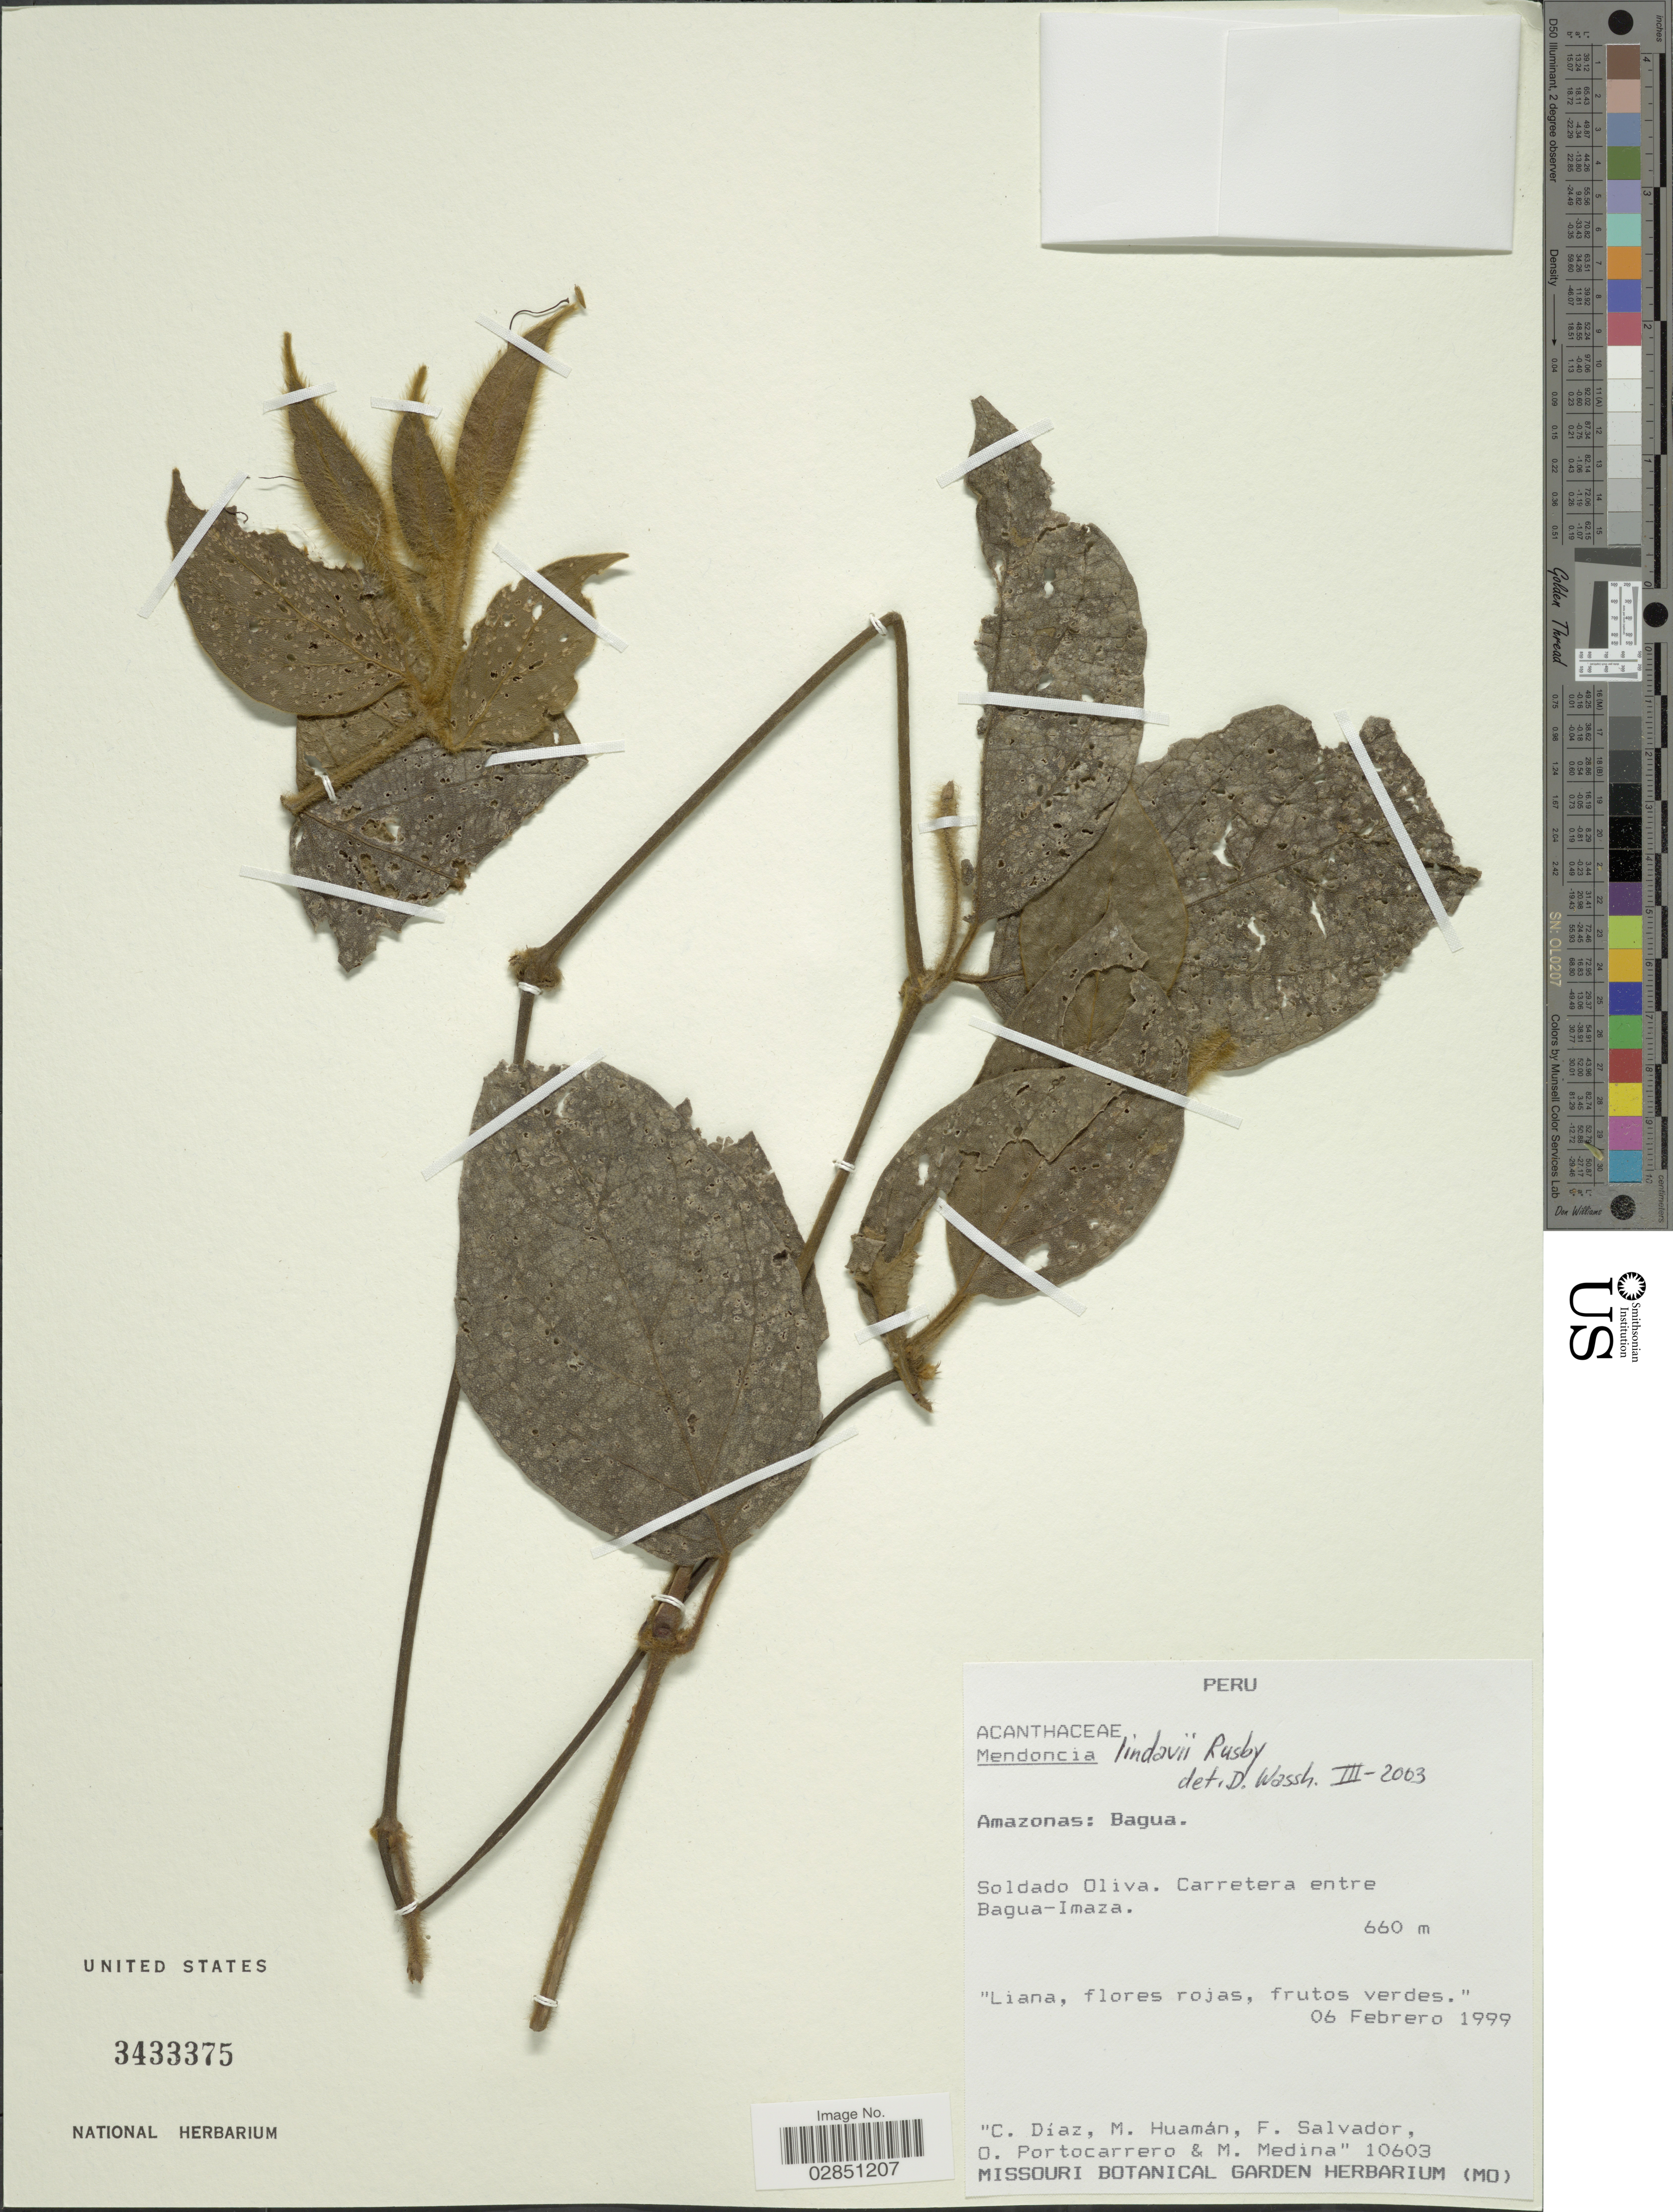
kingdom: Plantae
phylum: Tracheophyta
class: Magnoliopsida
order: Lamiales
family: Acanthaceae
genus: Mendoncia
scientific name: Mendoncia lindavii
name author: Rusby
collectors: C. Díaz, M. Huamán, F. Salvador, O. Portocarrero & M. Medina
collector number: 10603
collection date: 1999-02-06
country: Peru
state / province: Amazonas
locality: Bagua. Soldado Oliva. Carretera entre Bagua-Imaza.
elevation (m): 660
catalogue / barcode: US 3433375